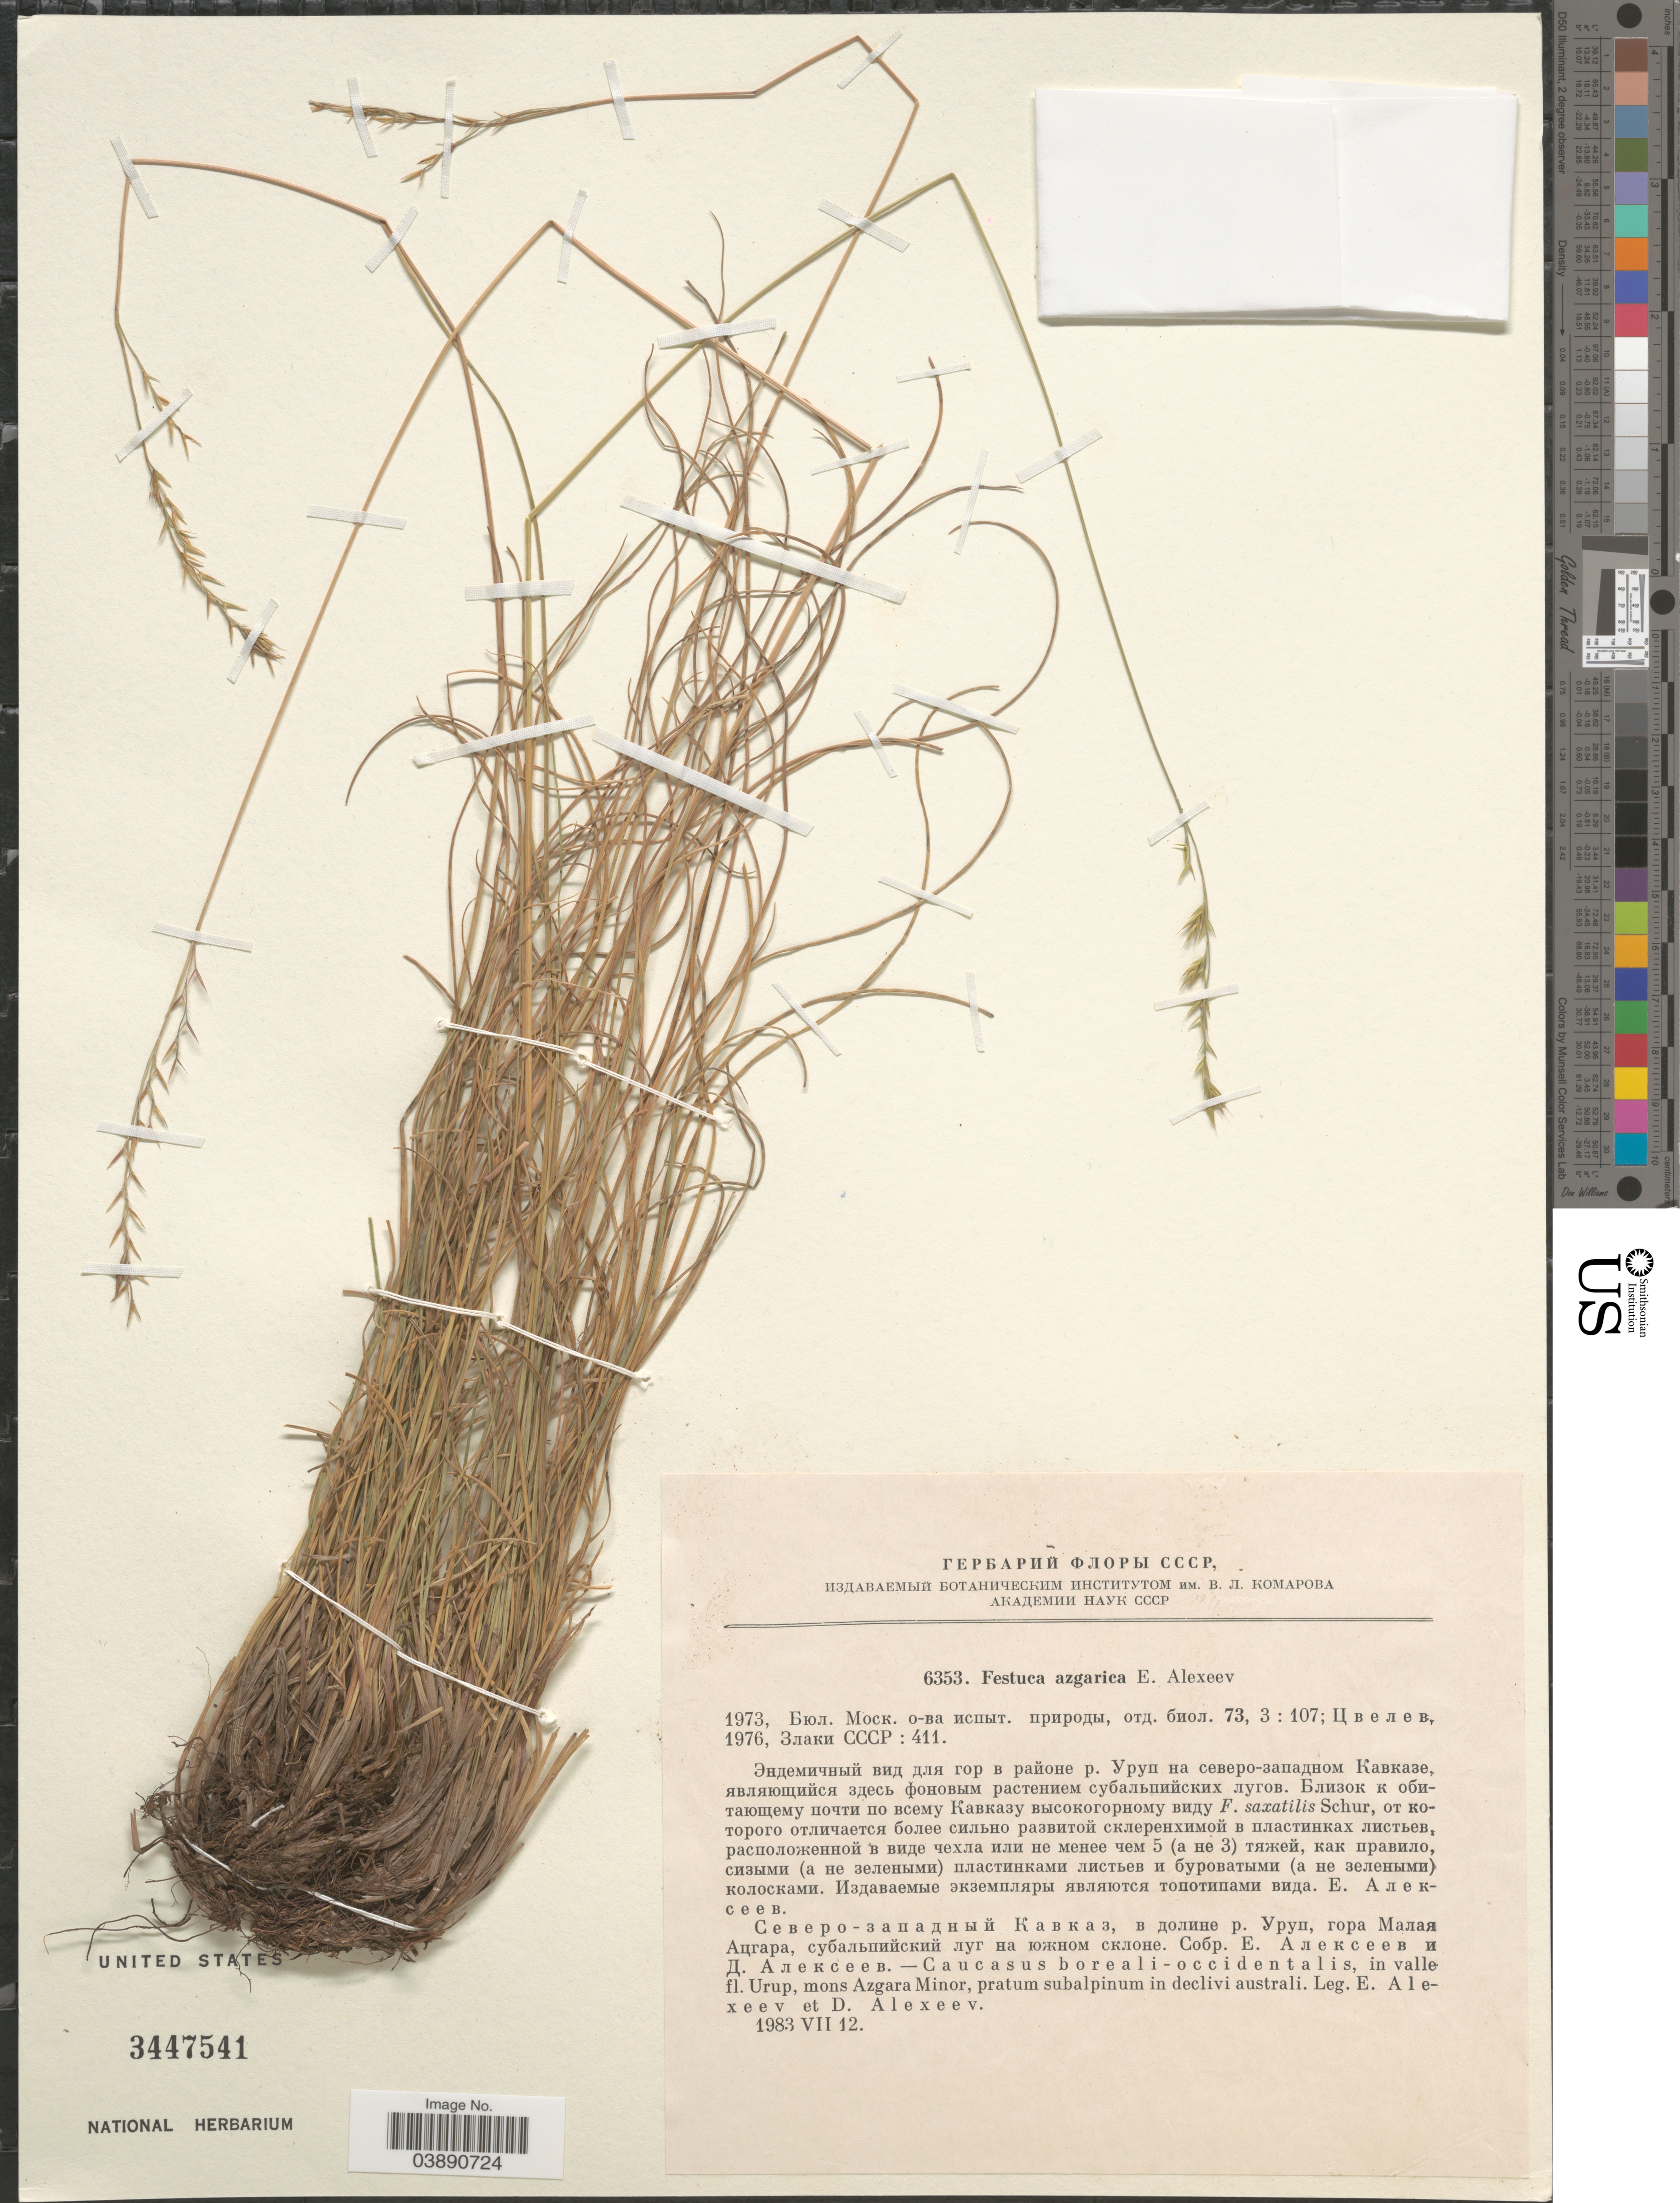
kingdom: Plantae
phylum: Tracheophyta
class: Liliopsida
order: Poales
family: Poaceae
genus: Festuca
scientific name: Festuca azgarica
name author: E.B. Alexeev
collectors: E. B. Alexeev & D. Alexeev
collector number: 6353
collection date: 1983-07-12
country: Russian Federation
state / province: Karachay-Cherkess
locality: Caucasus boreali - occidentalis, in valle fl. Urup. mons Azgara Minor, pratum subalpinum in delivi australi.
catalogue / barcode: US 3447541